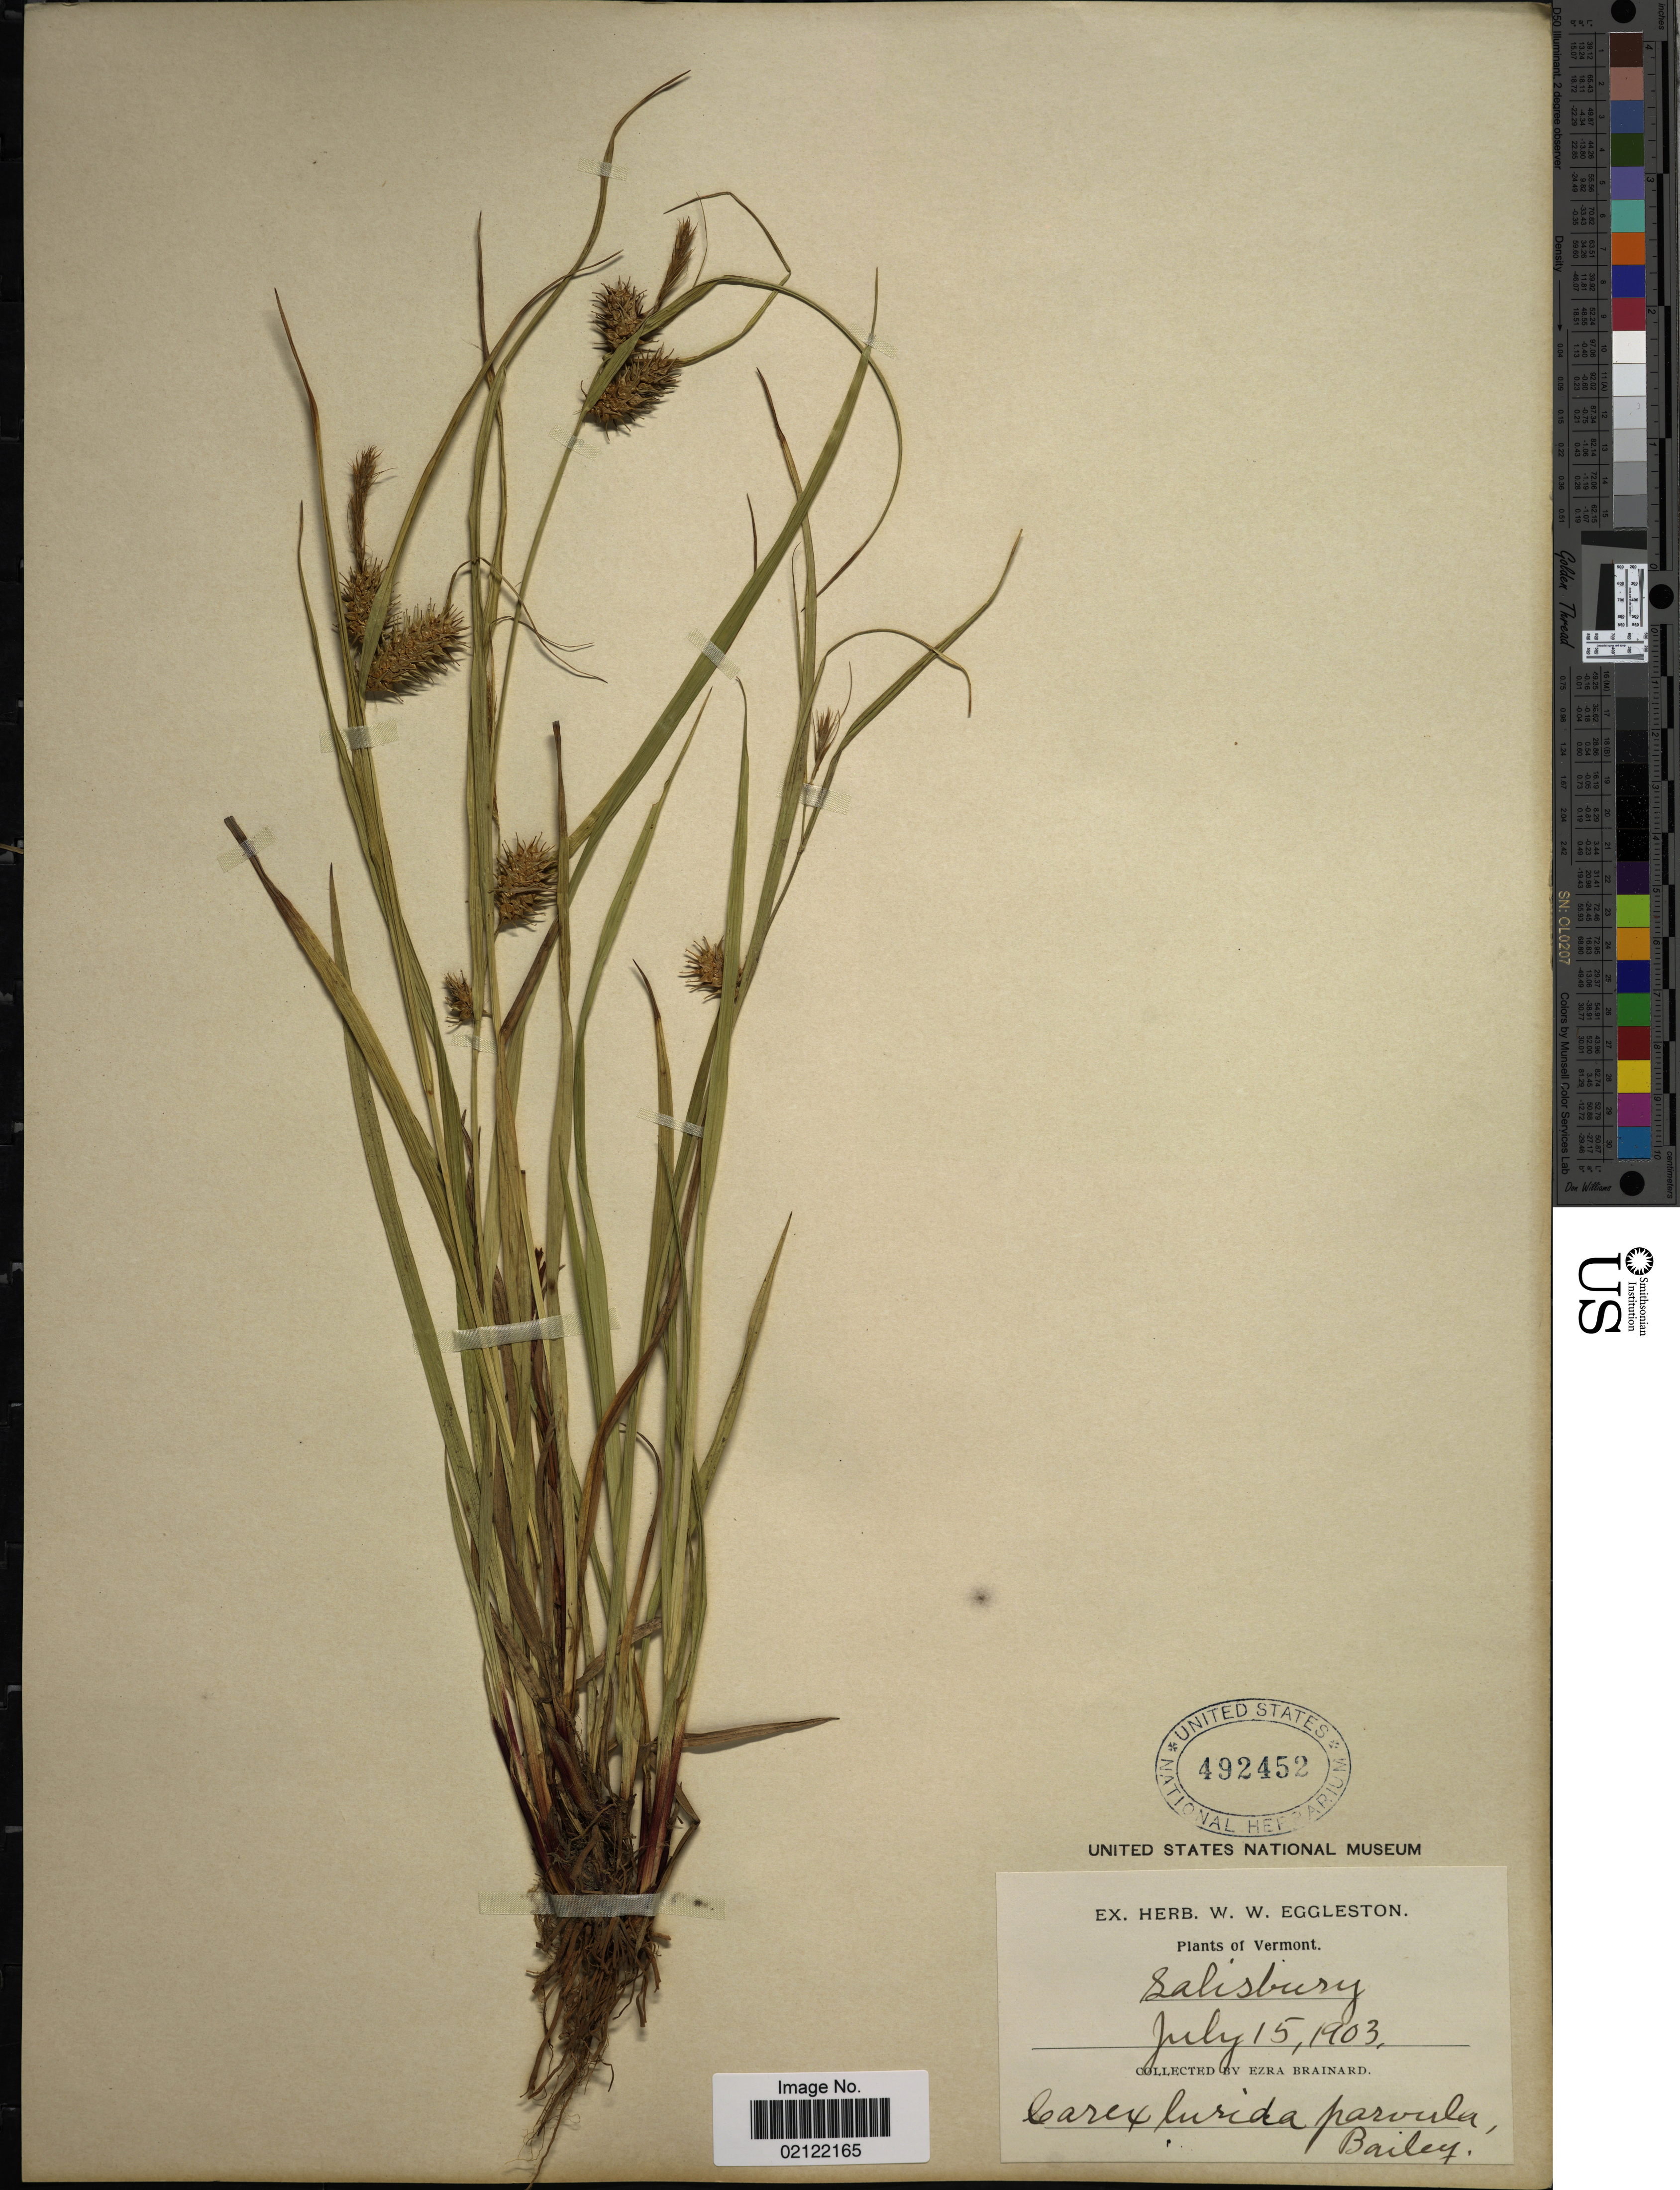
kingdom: Plantae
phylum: Tracheophyta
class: Liliopsida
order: Poales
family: Cyperaceae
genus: Carex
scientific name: Carex lurida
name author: Wahlenb.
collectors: E. Brainard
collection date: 1903-07-15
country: United States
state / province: Vermont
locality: Salisbury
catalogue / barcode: US 492452